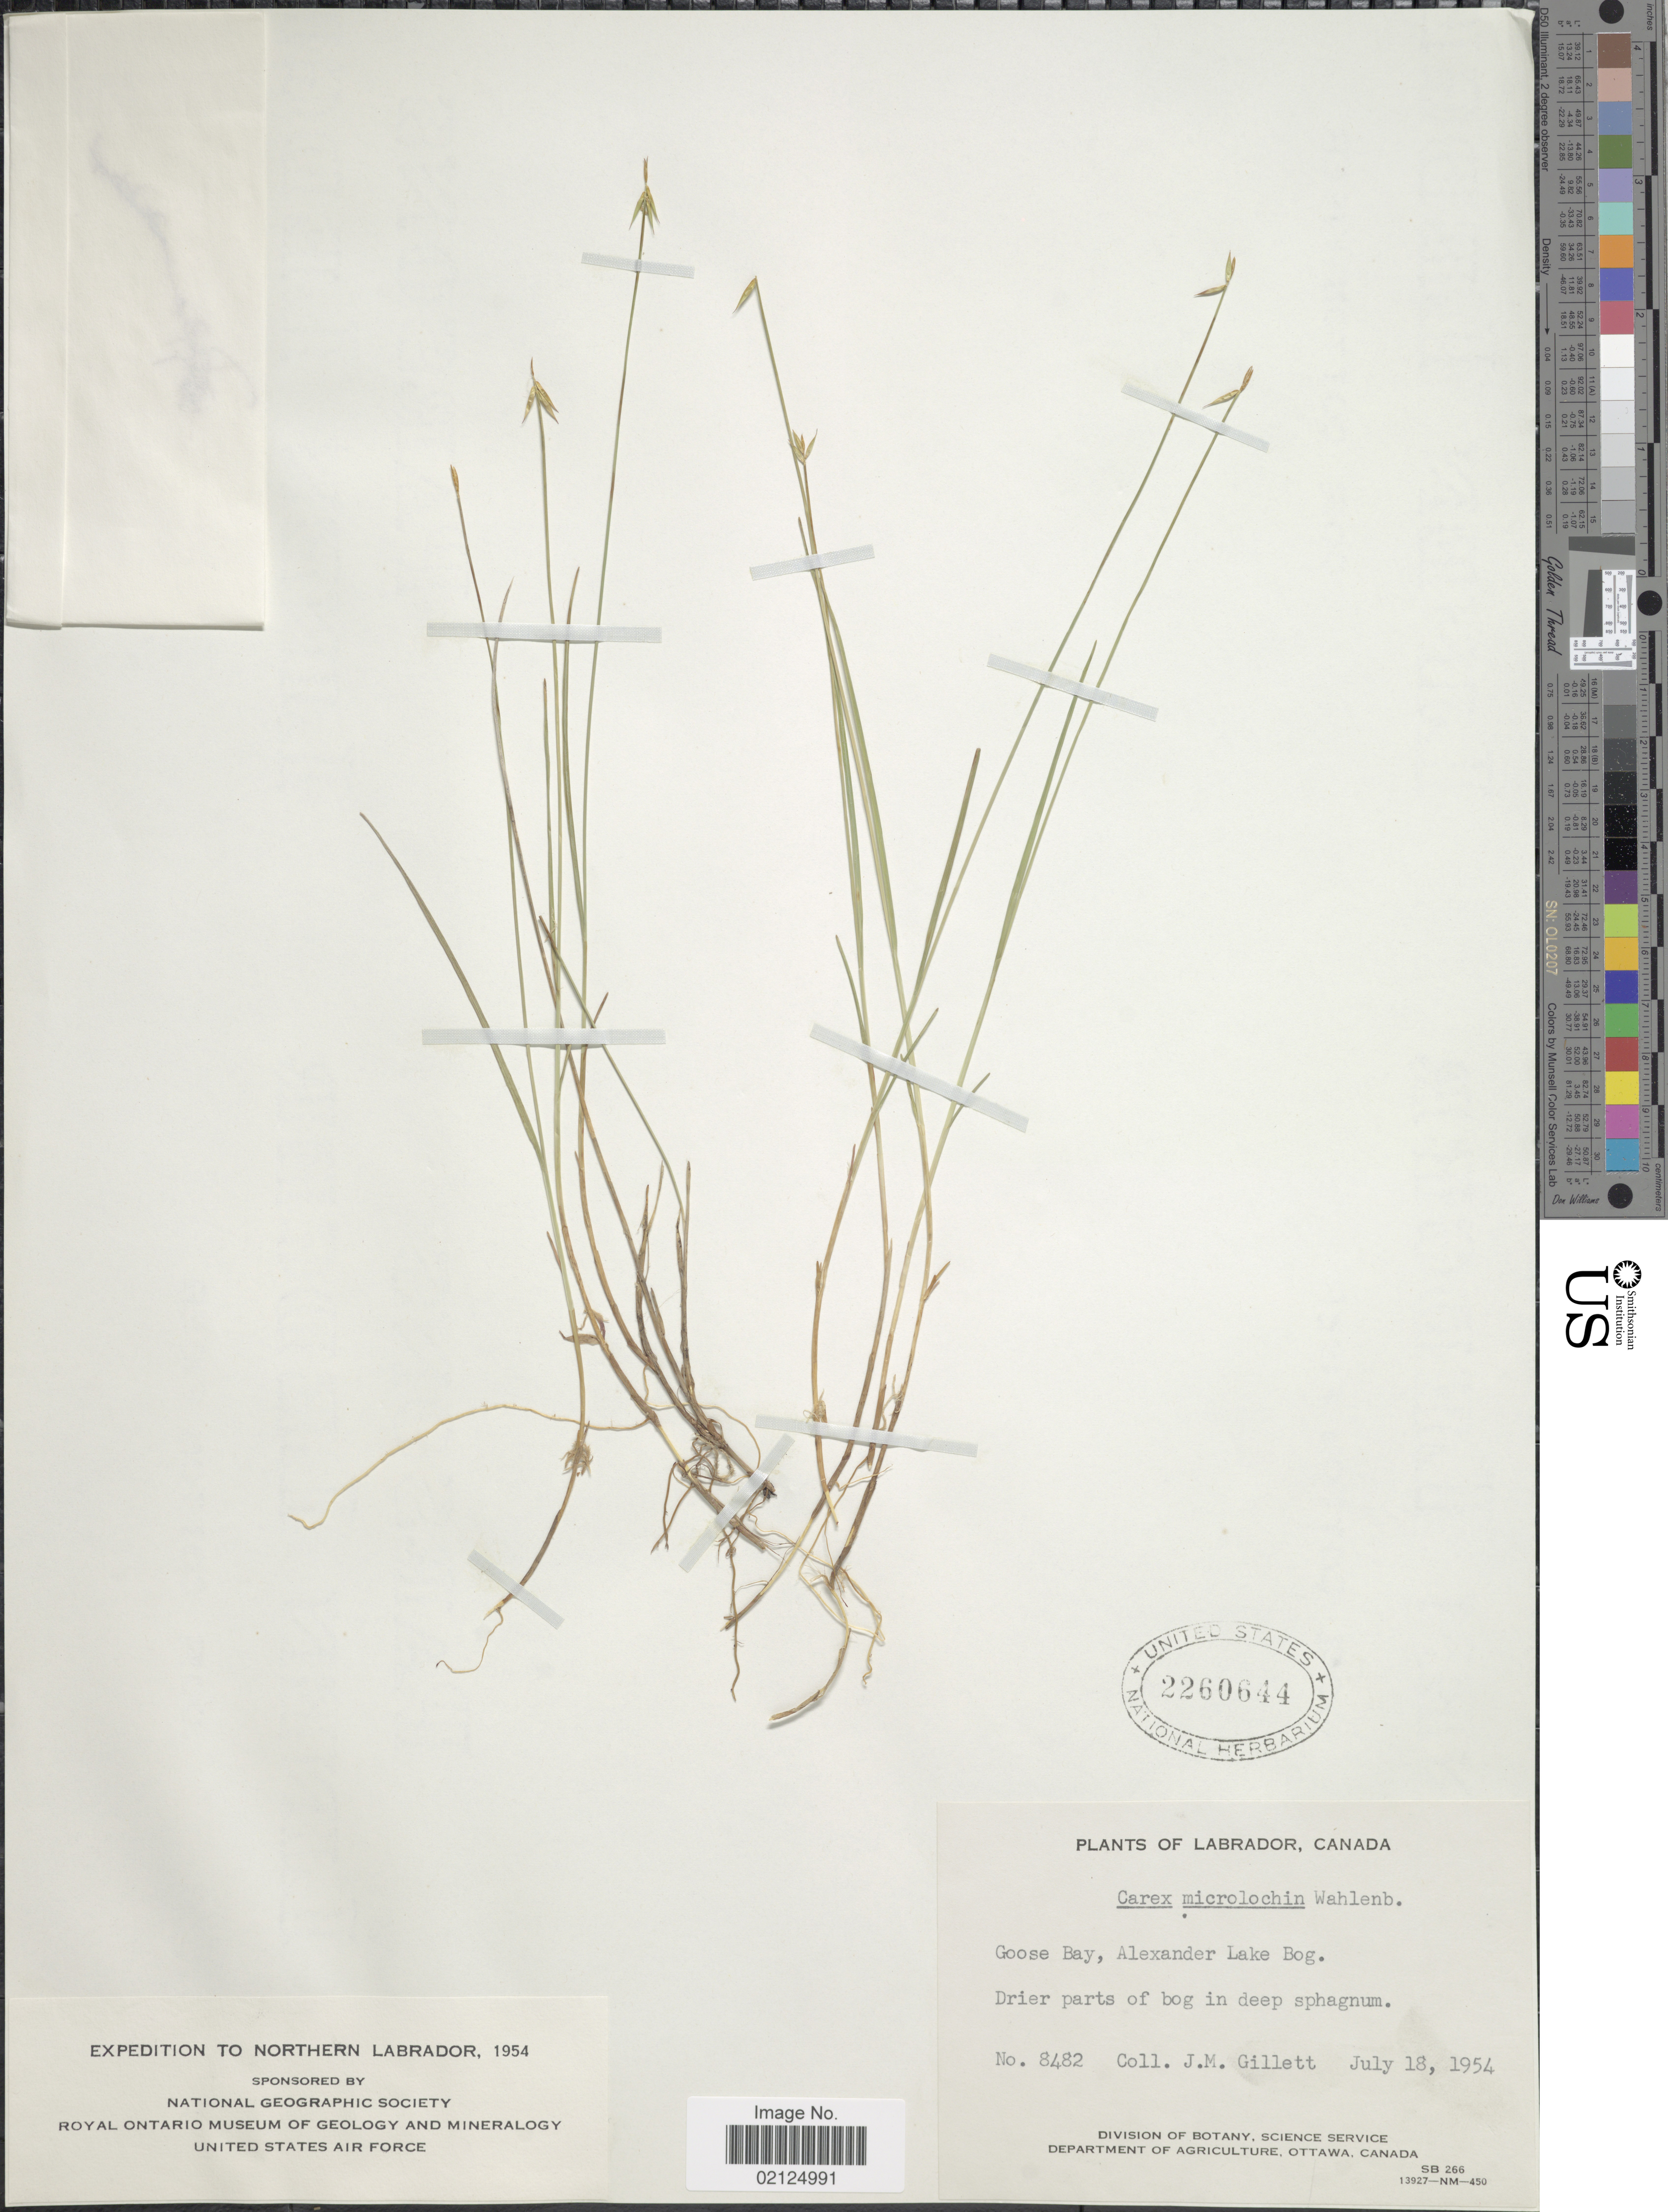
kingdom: Plantae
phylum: Tracheophyta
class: Liliopsida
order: Poales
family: Cyperaceae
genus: Carex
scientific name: Carex microglochin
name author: Wahlenb.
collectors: J. M. Gillett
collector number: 8482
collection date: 1954-07-18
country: Canada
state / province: Newfoundland and Labrador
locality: Labrador, Goose Bay, Alexander Lake Bog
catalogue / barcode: US 2260644